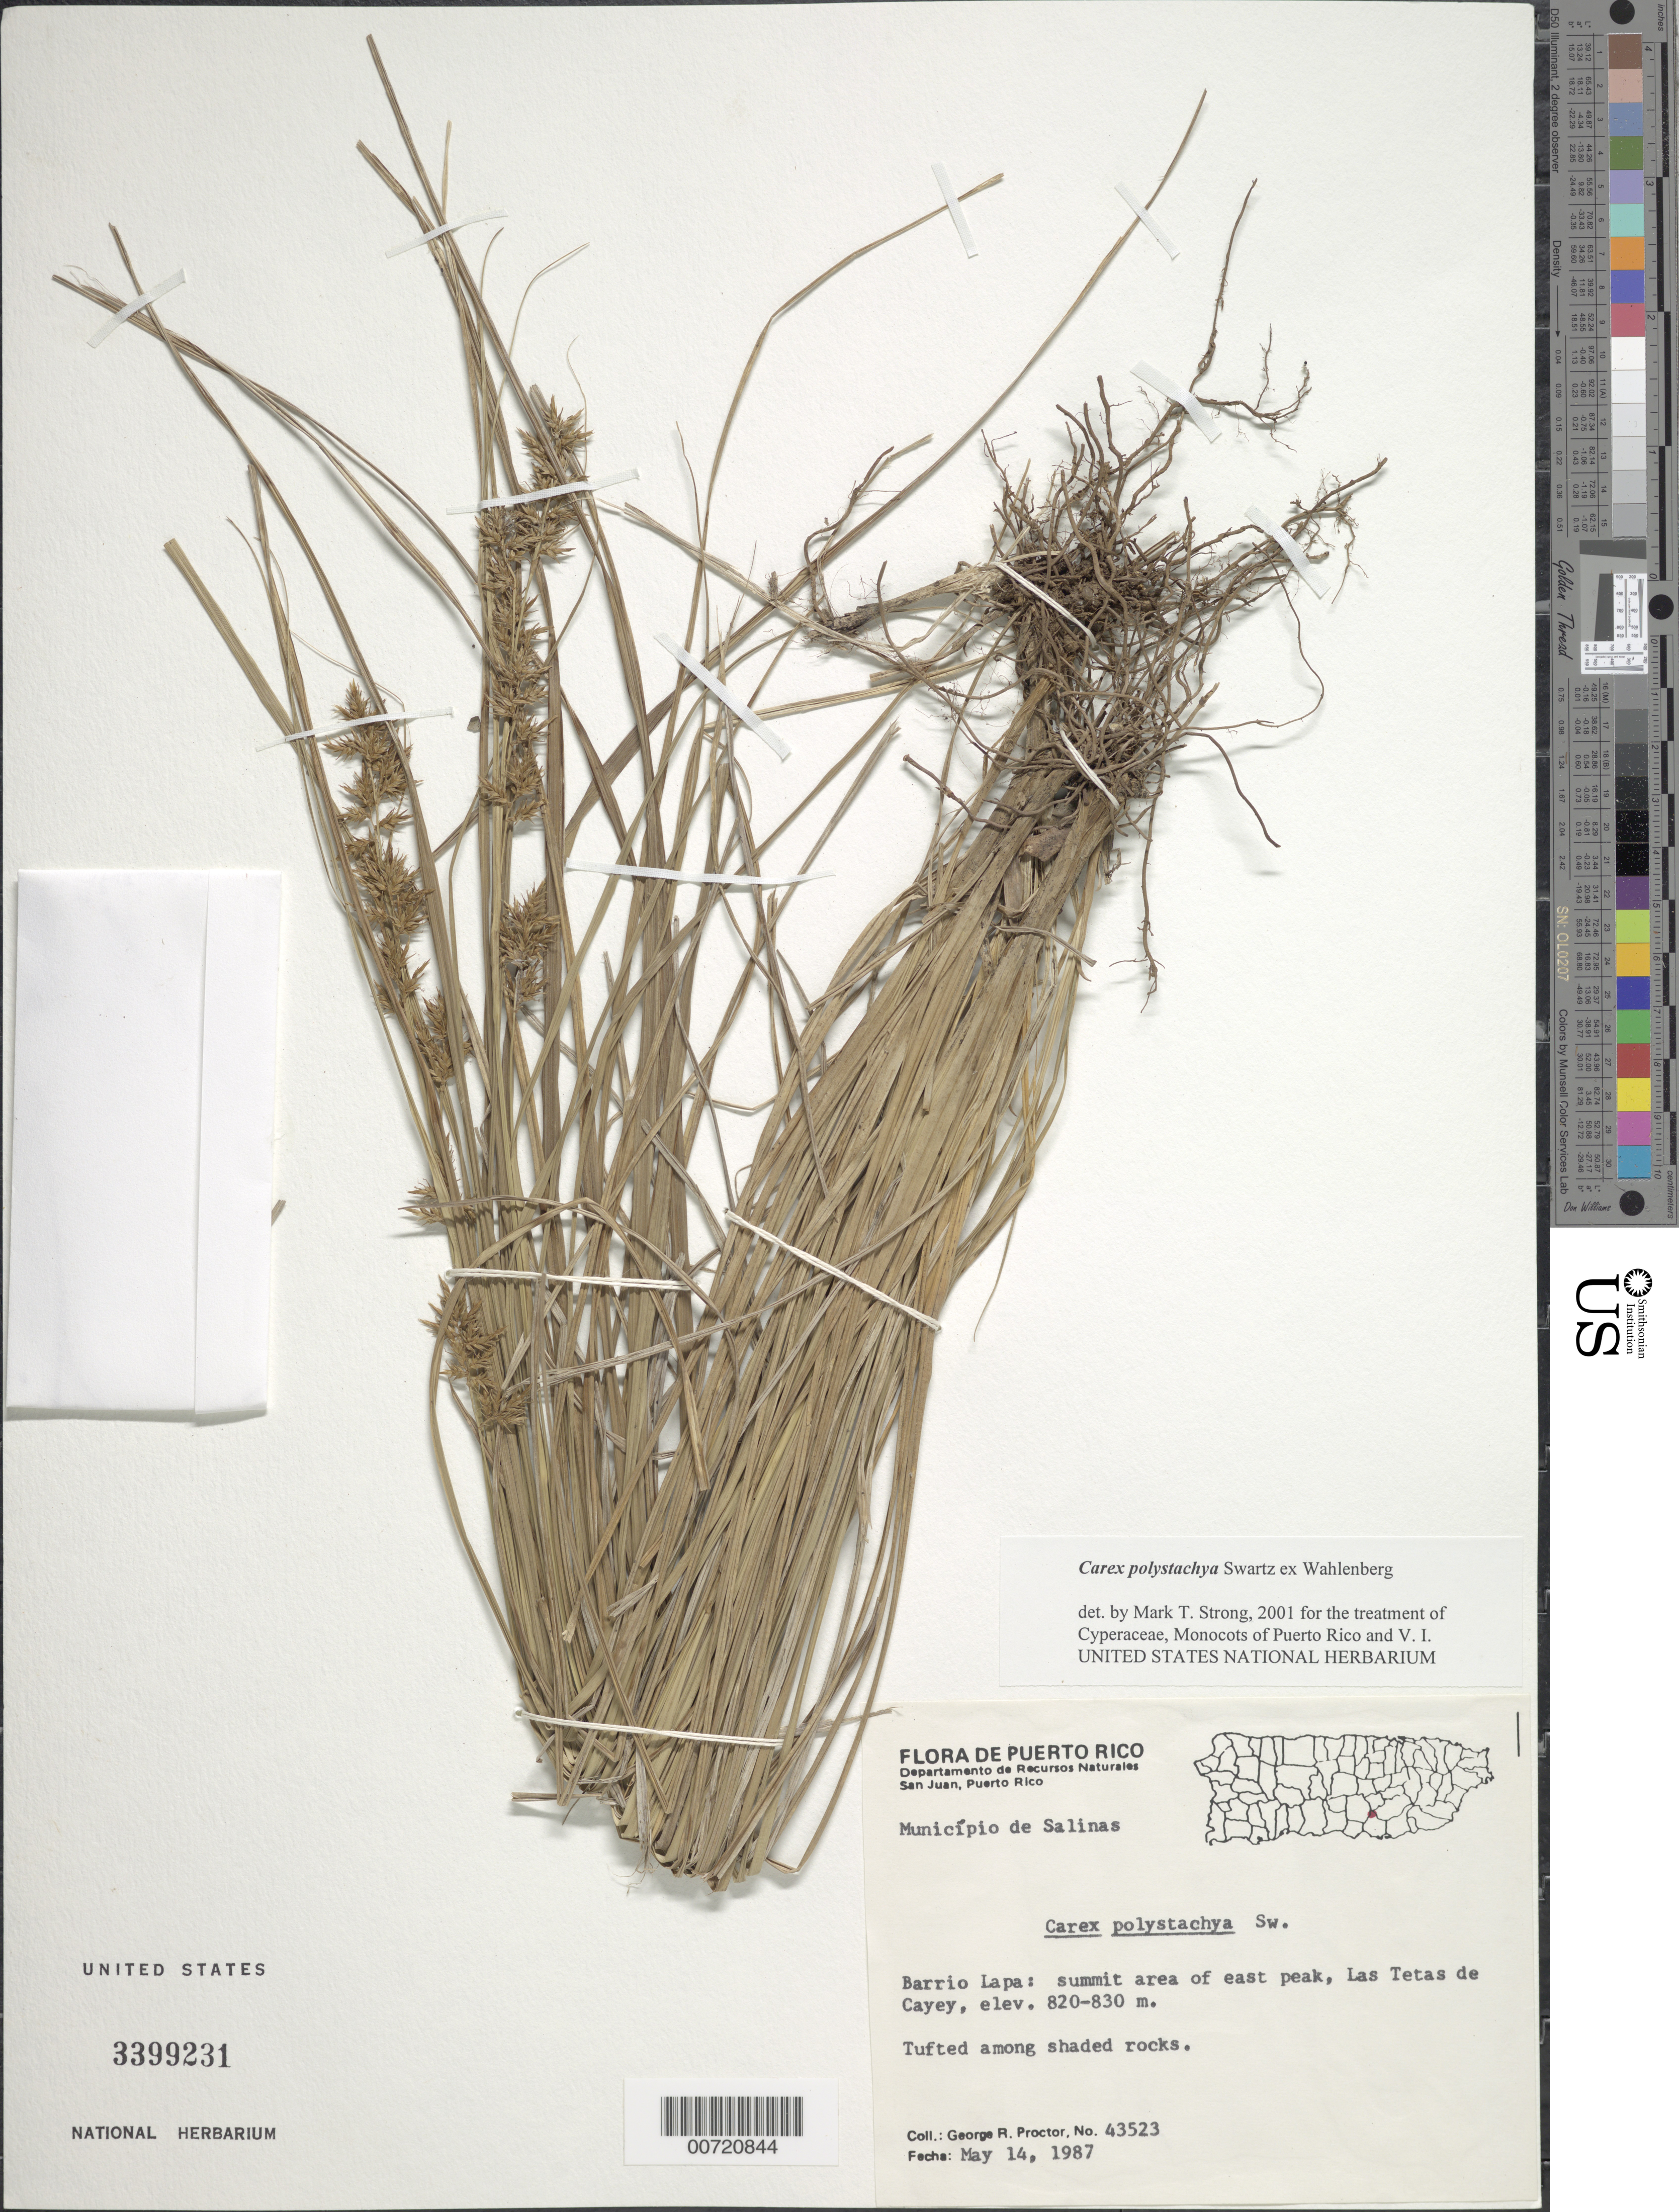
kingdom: Plantae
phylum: Tracheophyta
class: Liliopsida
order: Poales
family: Cyperaceae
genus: Carex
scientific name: Carex polystachya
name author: Sw. ex Wahlenb.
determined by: Strong, M. T., (US), Smithsonian Institution - National Museum of Natural History (UNITED STATES)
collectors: G. R. Proctor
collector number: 43523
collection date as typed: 14 May 1987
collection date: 1987-05-14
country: Puerto Rico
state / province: Salinas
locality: Salinas: Barrio Lapa, summit area of East Peak, Las Tetas de Cayey.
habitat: Among shaded rocks.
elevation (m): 820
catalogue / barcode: US 3399231